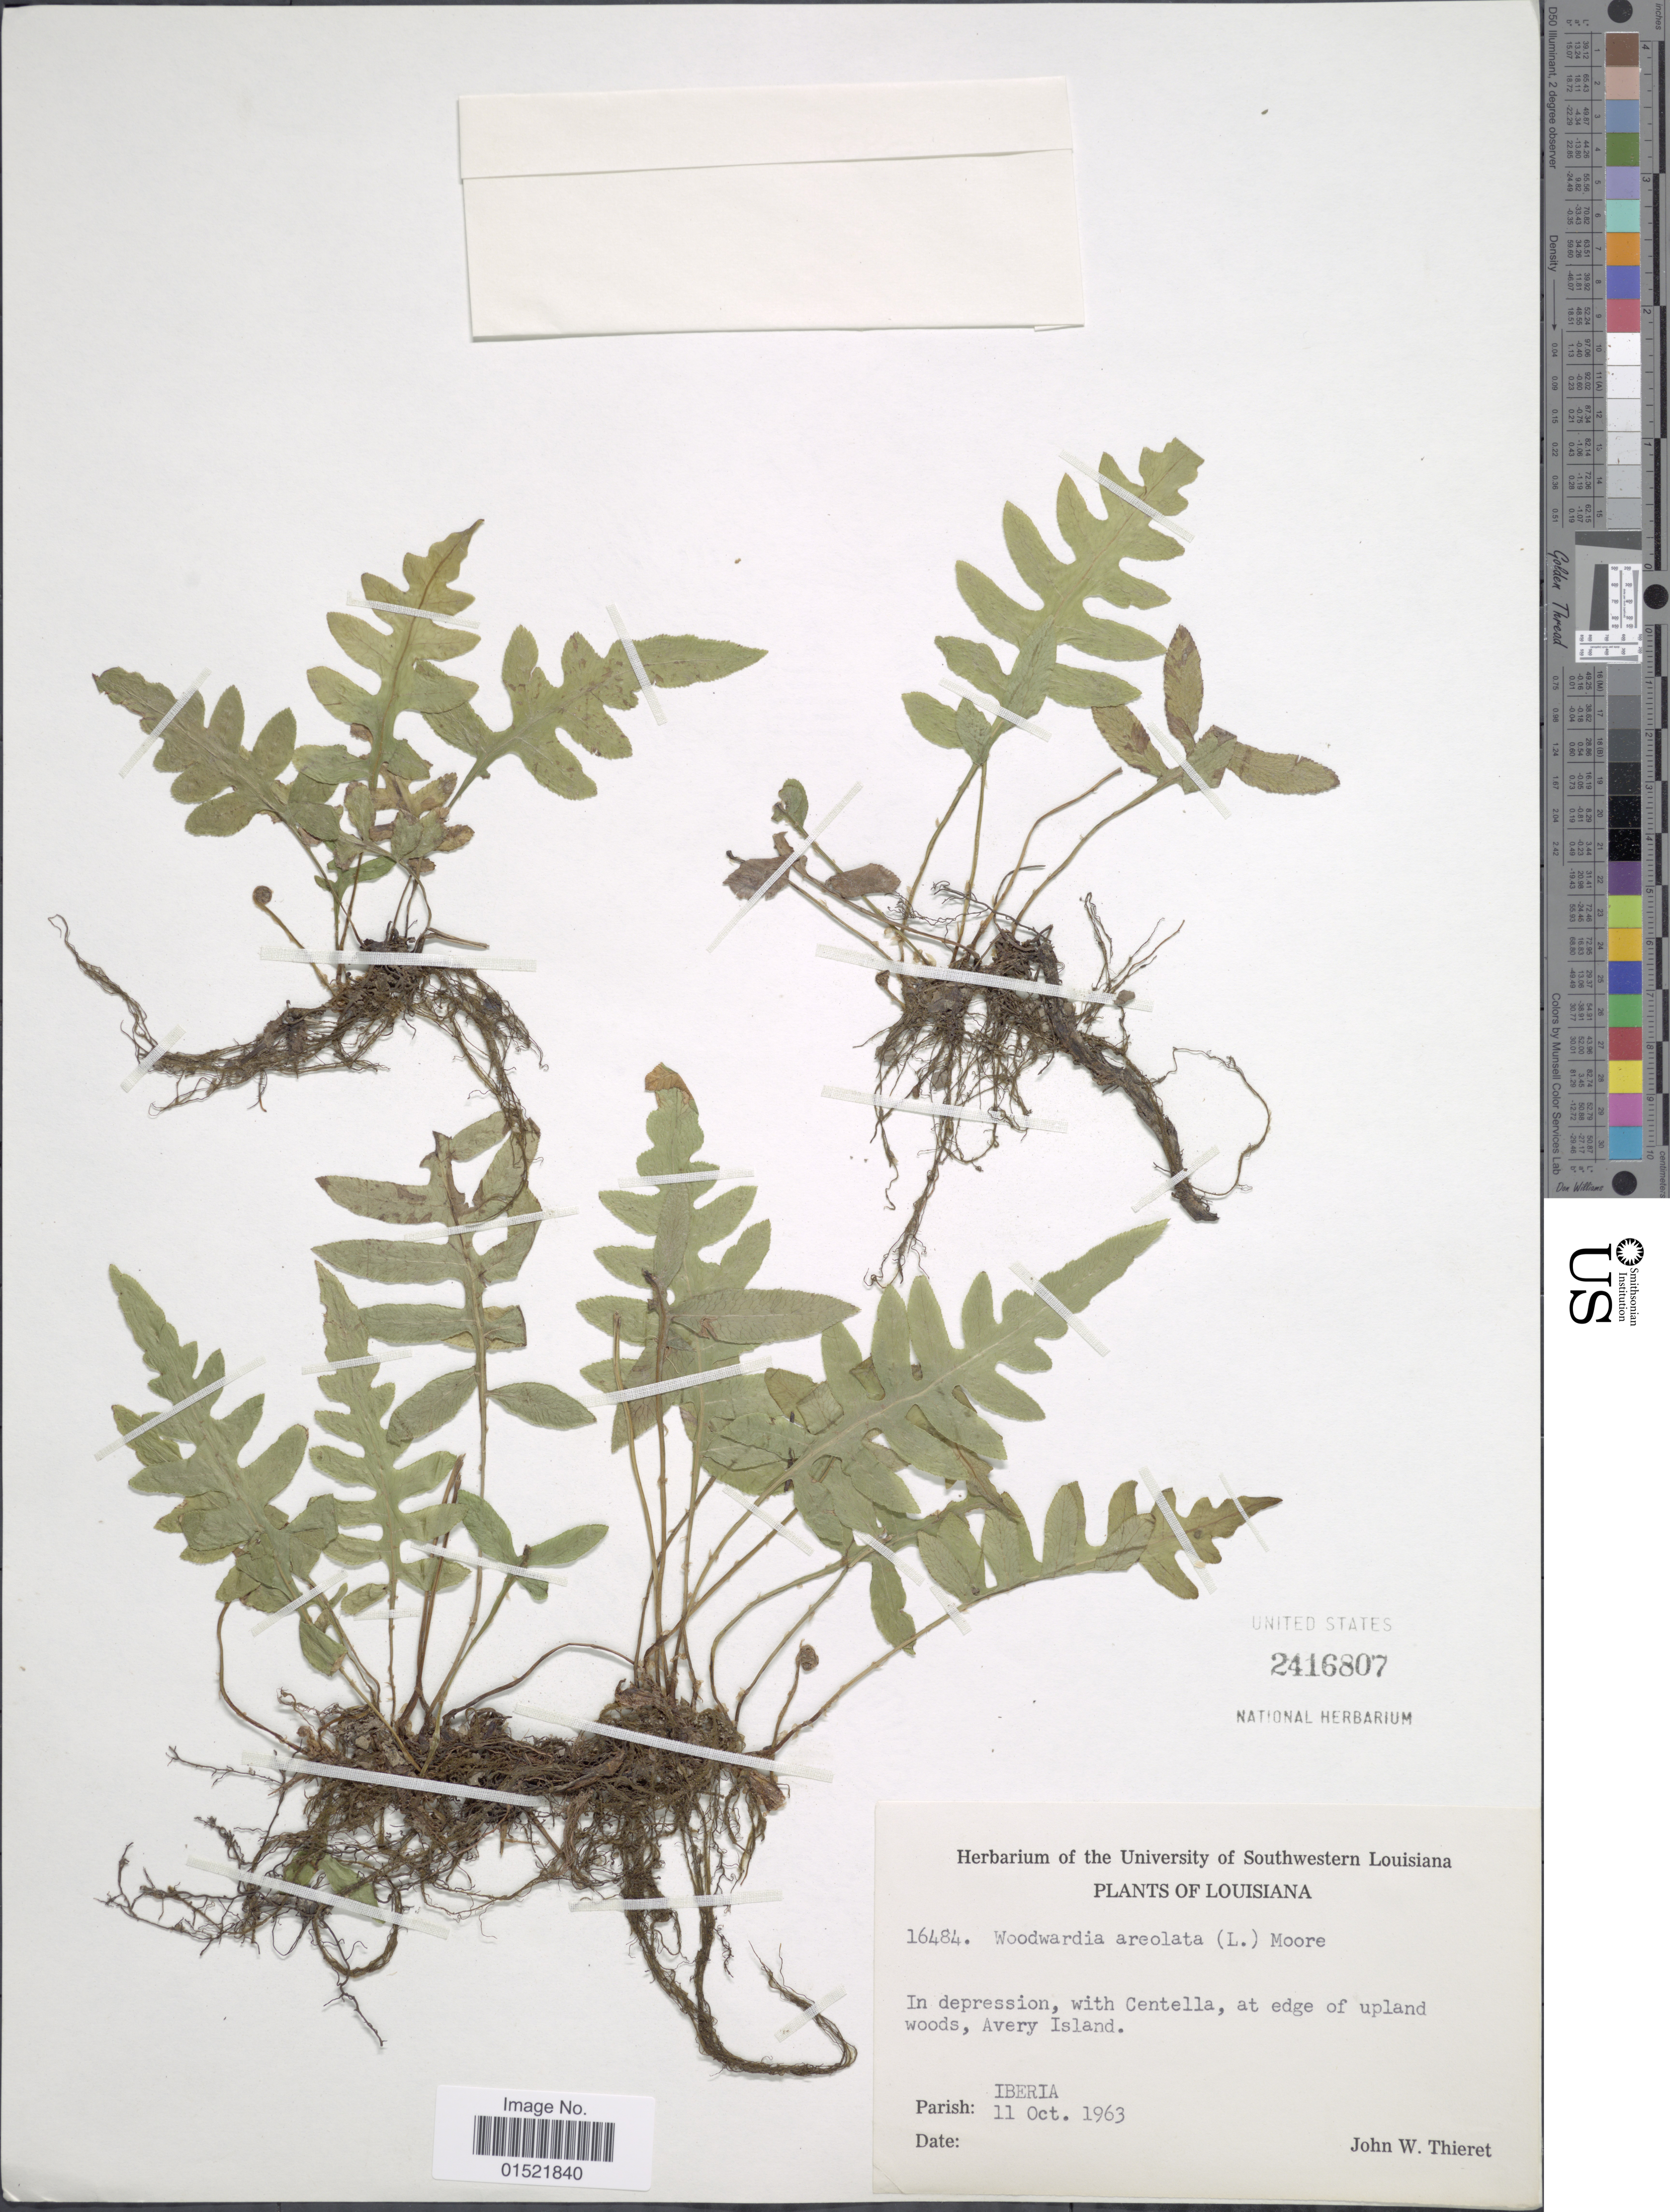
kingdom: Plantae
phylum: Tracheophyta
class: Polypodiopsida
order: Polypodiales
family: Blechnaceae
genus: Woodwardia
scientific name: Woodwardia areolata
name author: (L.) T. Moore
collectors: J. W. Thieret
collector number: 16484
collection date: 1963-10-11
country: United States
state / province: Louisiana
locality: At edge of upland woods, Avery Island, Iberia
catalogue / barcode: US 2416807